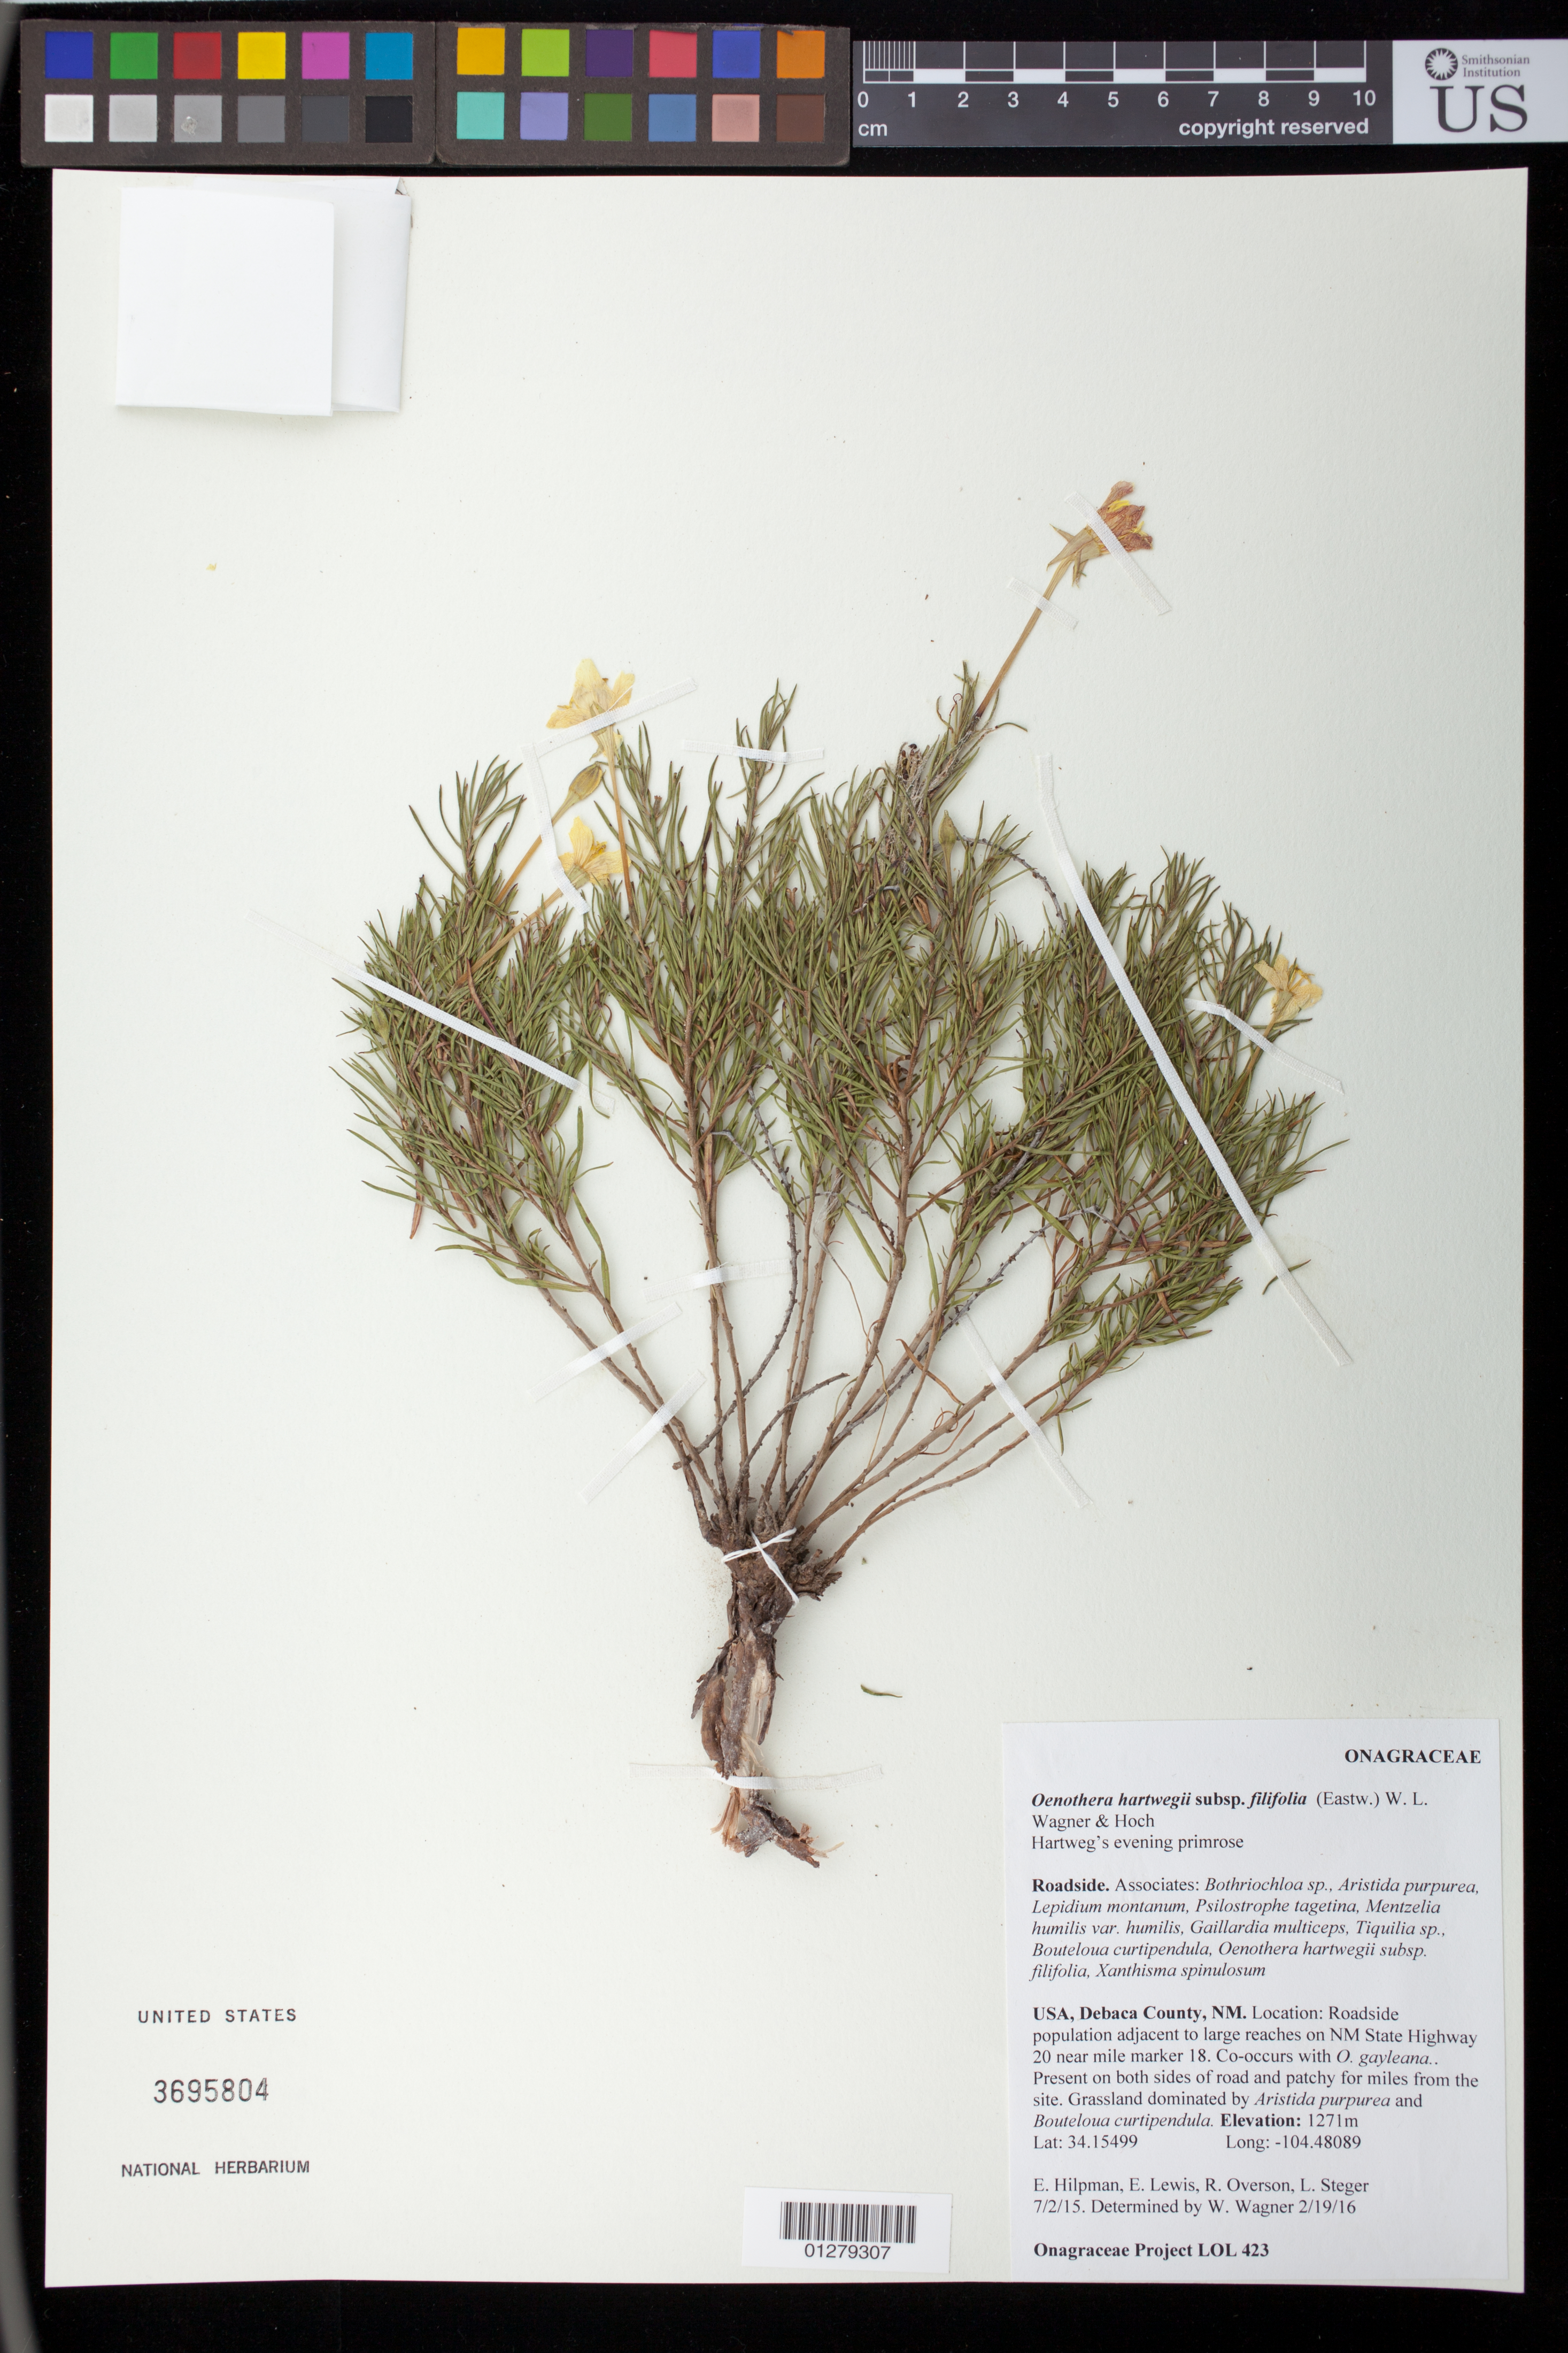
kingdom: Plantae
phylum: Tracheophyta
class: Magnoliopsida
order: Myrtales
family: Onagraceae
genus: Oenothera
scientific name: Oenothera hartwegii subsp. filifolia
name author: (Eastw.) W.L. Wagner & Hoch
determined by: Wagner, W. L., (BOT), Smithsonian Institution - National Museum of Natural History (UNITED STATES)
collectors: E. Hilpman, E. Lewis, R. Overson & L. Steger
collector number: LOL 423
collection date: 2015-07-02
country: United States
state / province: New Mexico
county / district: DeBaca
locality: Roadside on both sides of road along NM State Highway 20 near mile marker 18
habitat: Grassland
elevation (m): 1271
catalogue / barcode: US 3695804